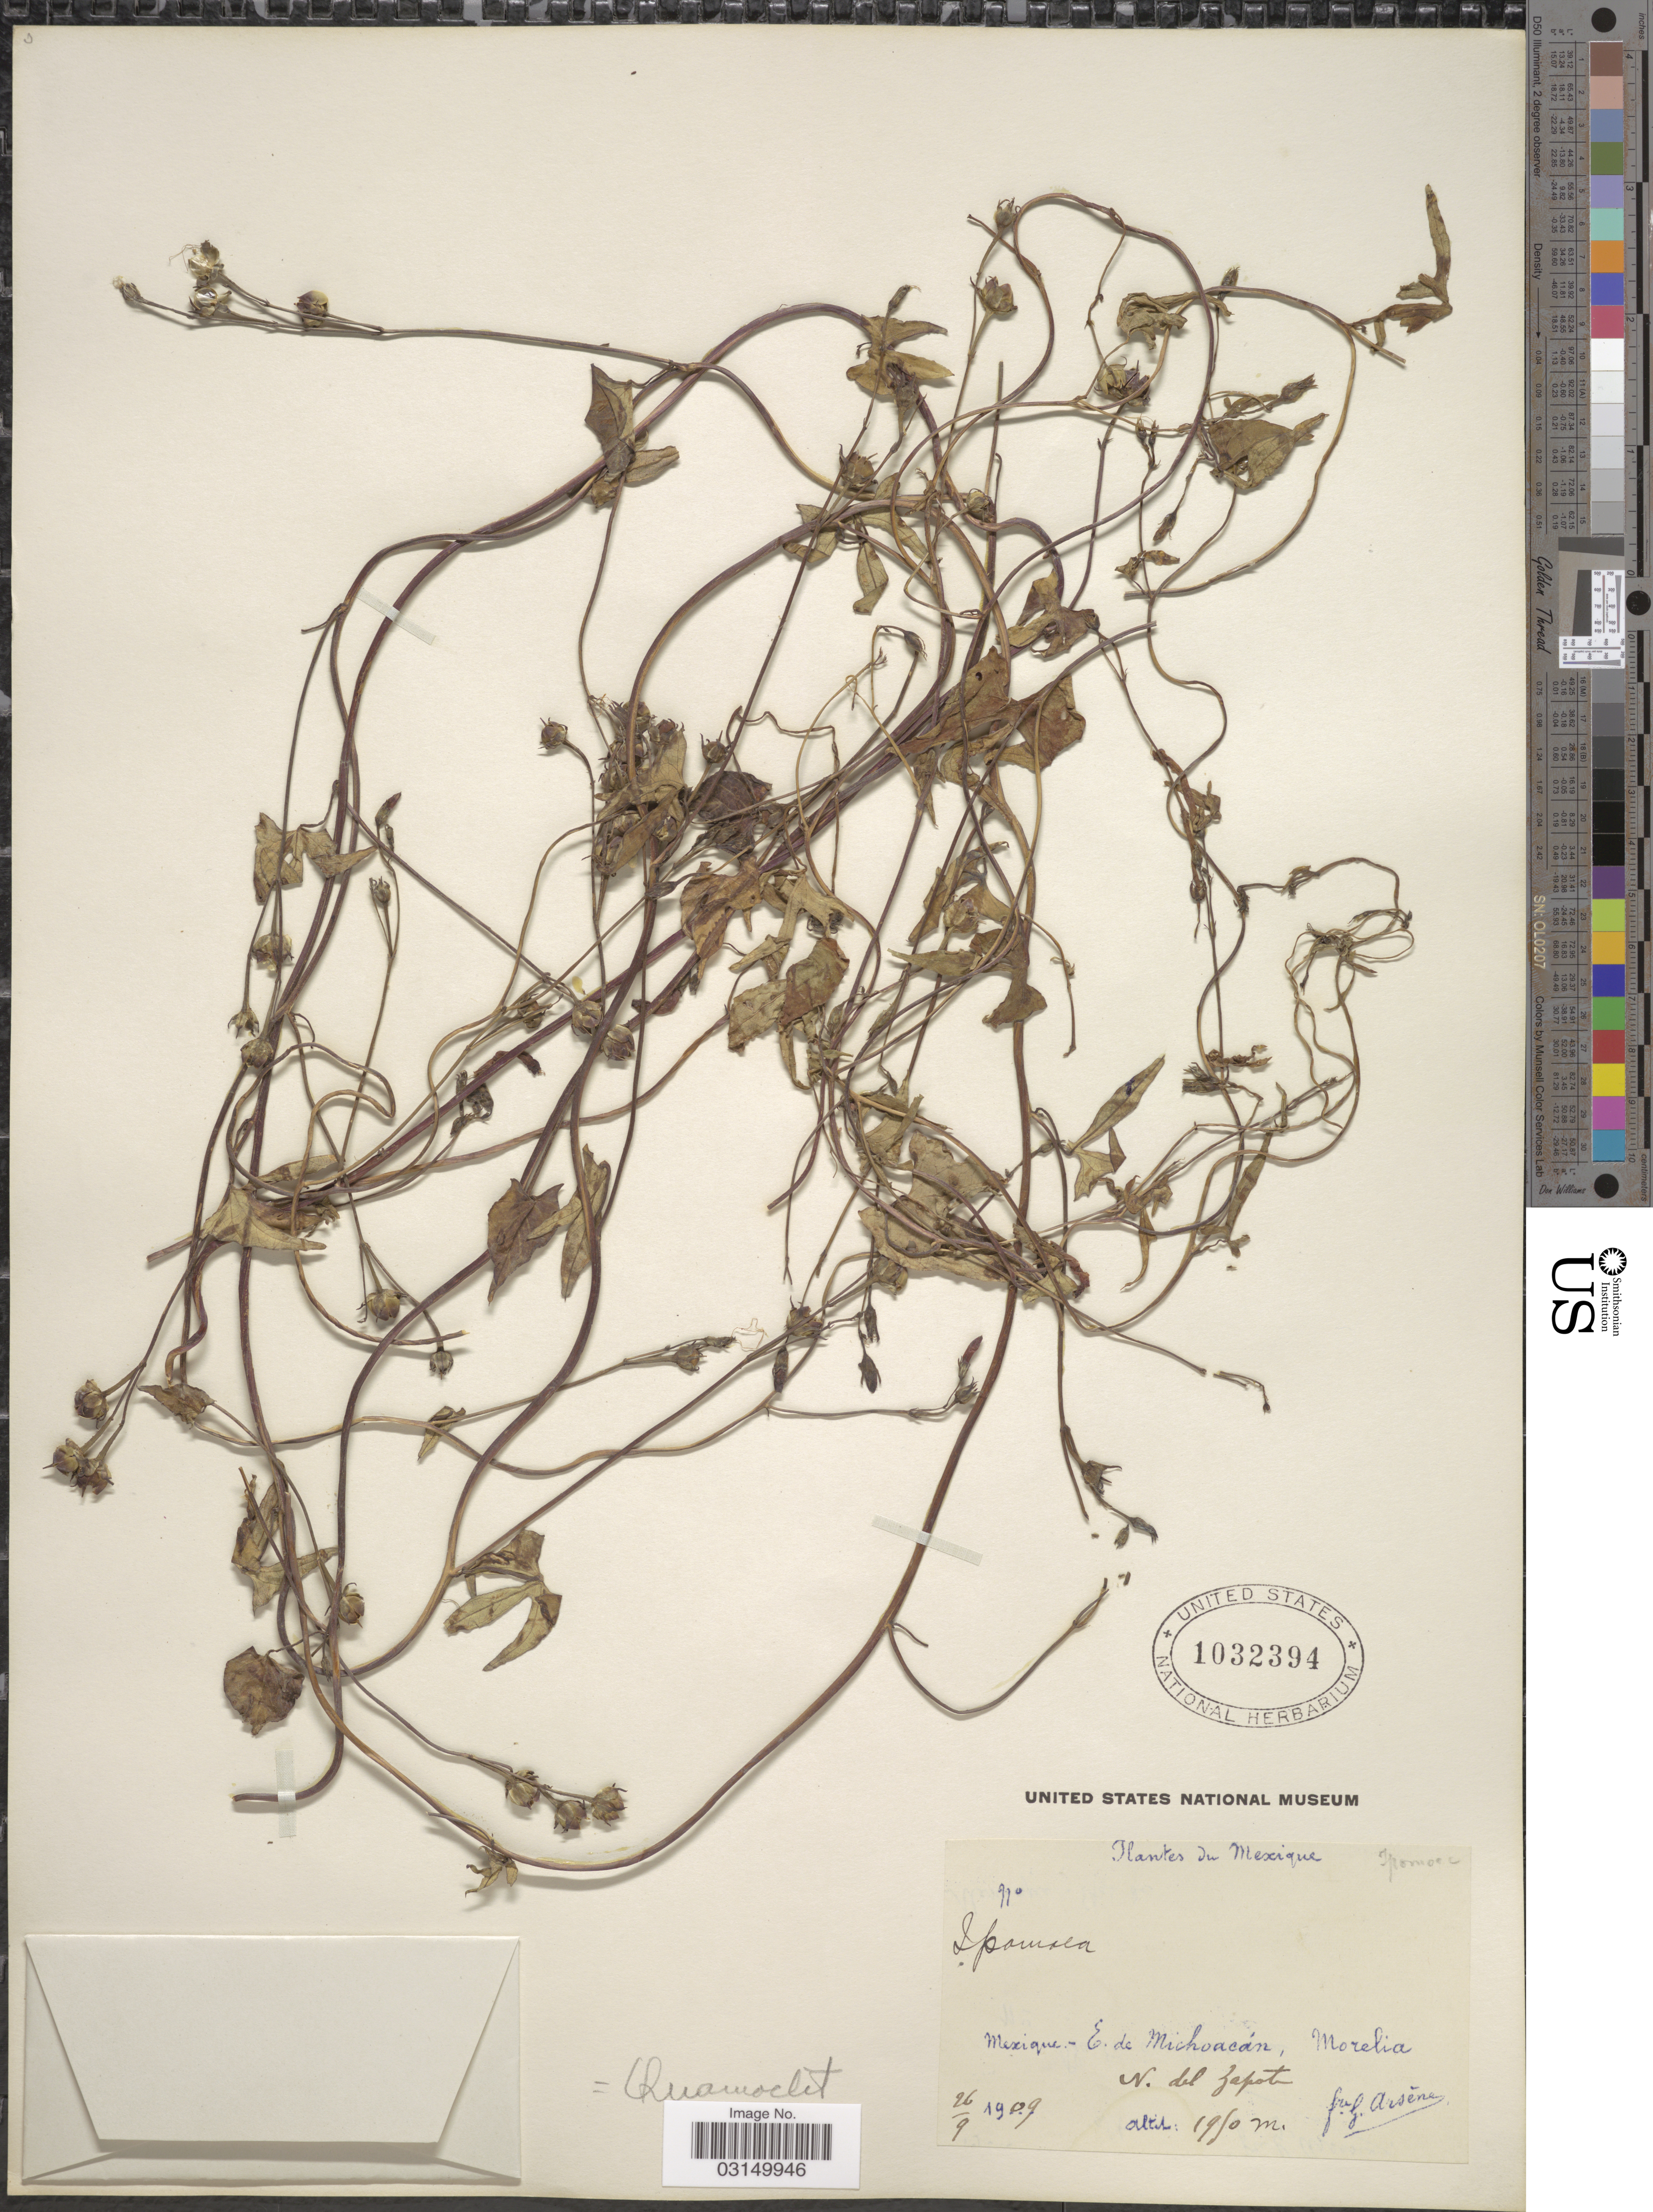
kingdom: Plantae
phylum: Tracheophyta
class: Magnoliopsida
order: Solanales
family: Convolvulaceae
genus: Ipomoea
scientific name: Ipomoea cristulata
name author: Hallier f.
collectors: Bro. G. Arsène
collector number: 970*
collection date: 1909-09-26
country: Mexico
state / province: Michoacán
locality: E. de Michoacán, Morelia, N. del Zapote.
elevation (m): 1950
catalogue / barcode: US 1032394